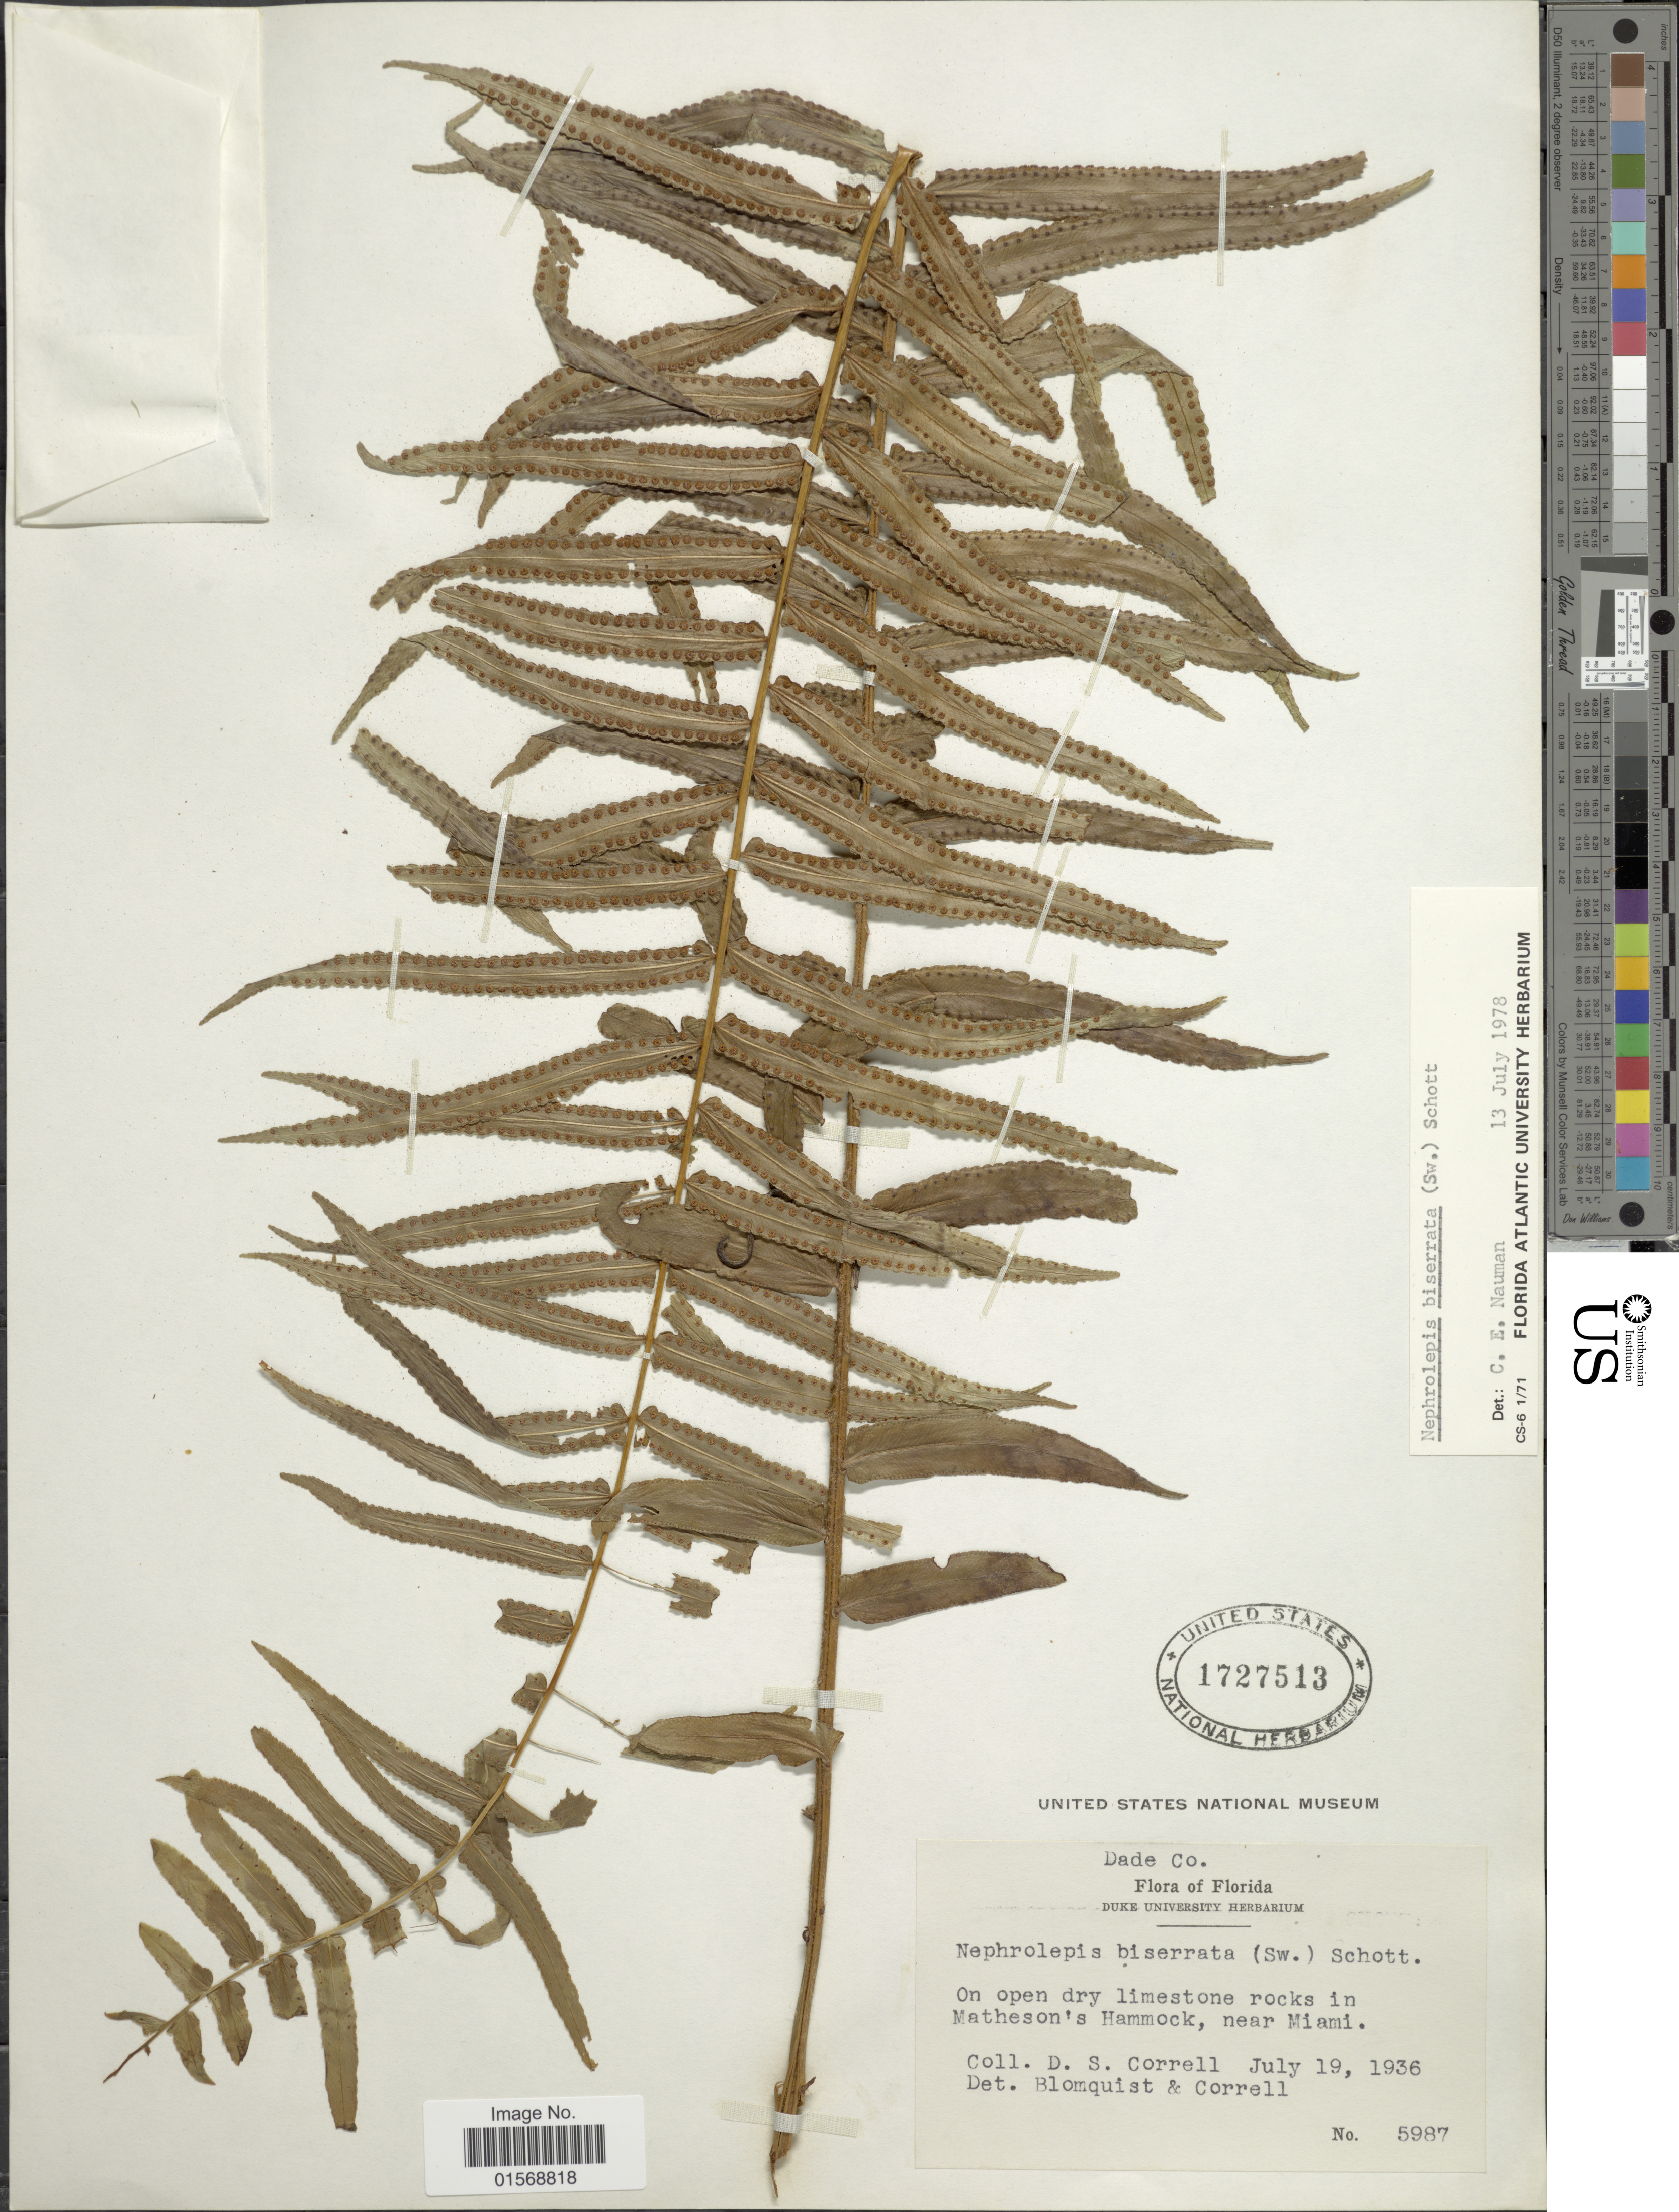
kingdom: Plantae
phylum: Tracheophyta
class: Polypodiopsida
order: Polypodiales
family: Nephrolepidaceae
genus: Nephrolepis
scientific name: Nephrolepis biserrata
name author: (Sw.) Schott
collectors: D. S. Correll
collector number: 5987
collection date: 1936-07-19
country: United States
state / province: Florida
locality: Dade Co. Florida. Matherson's Hammock, near Miami.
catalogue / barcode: US 1727513